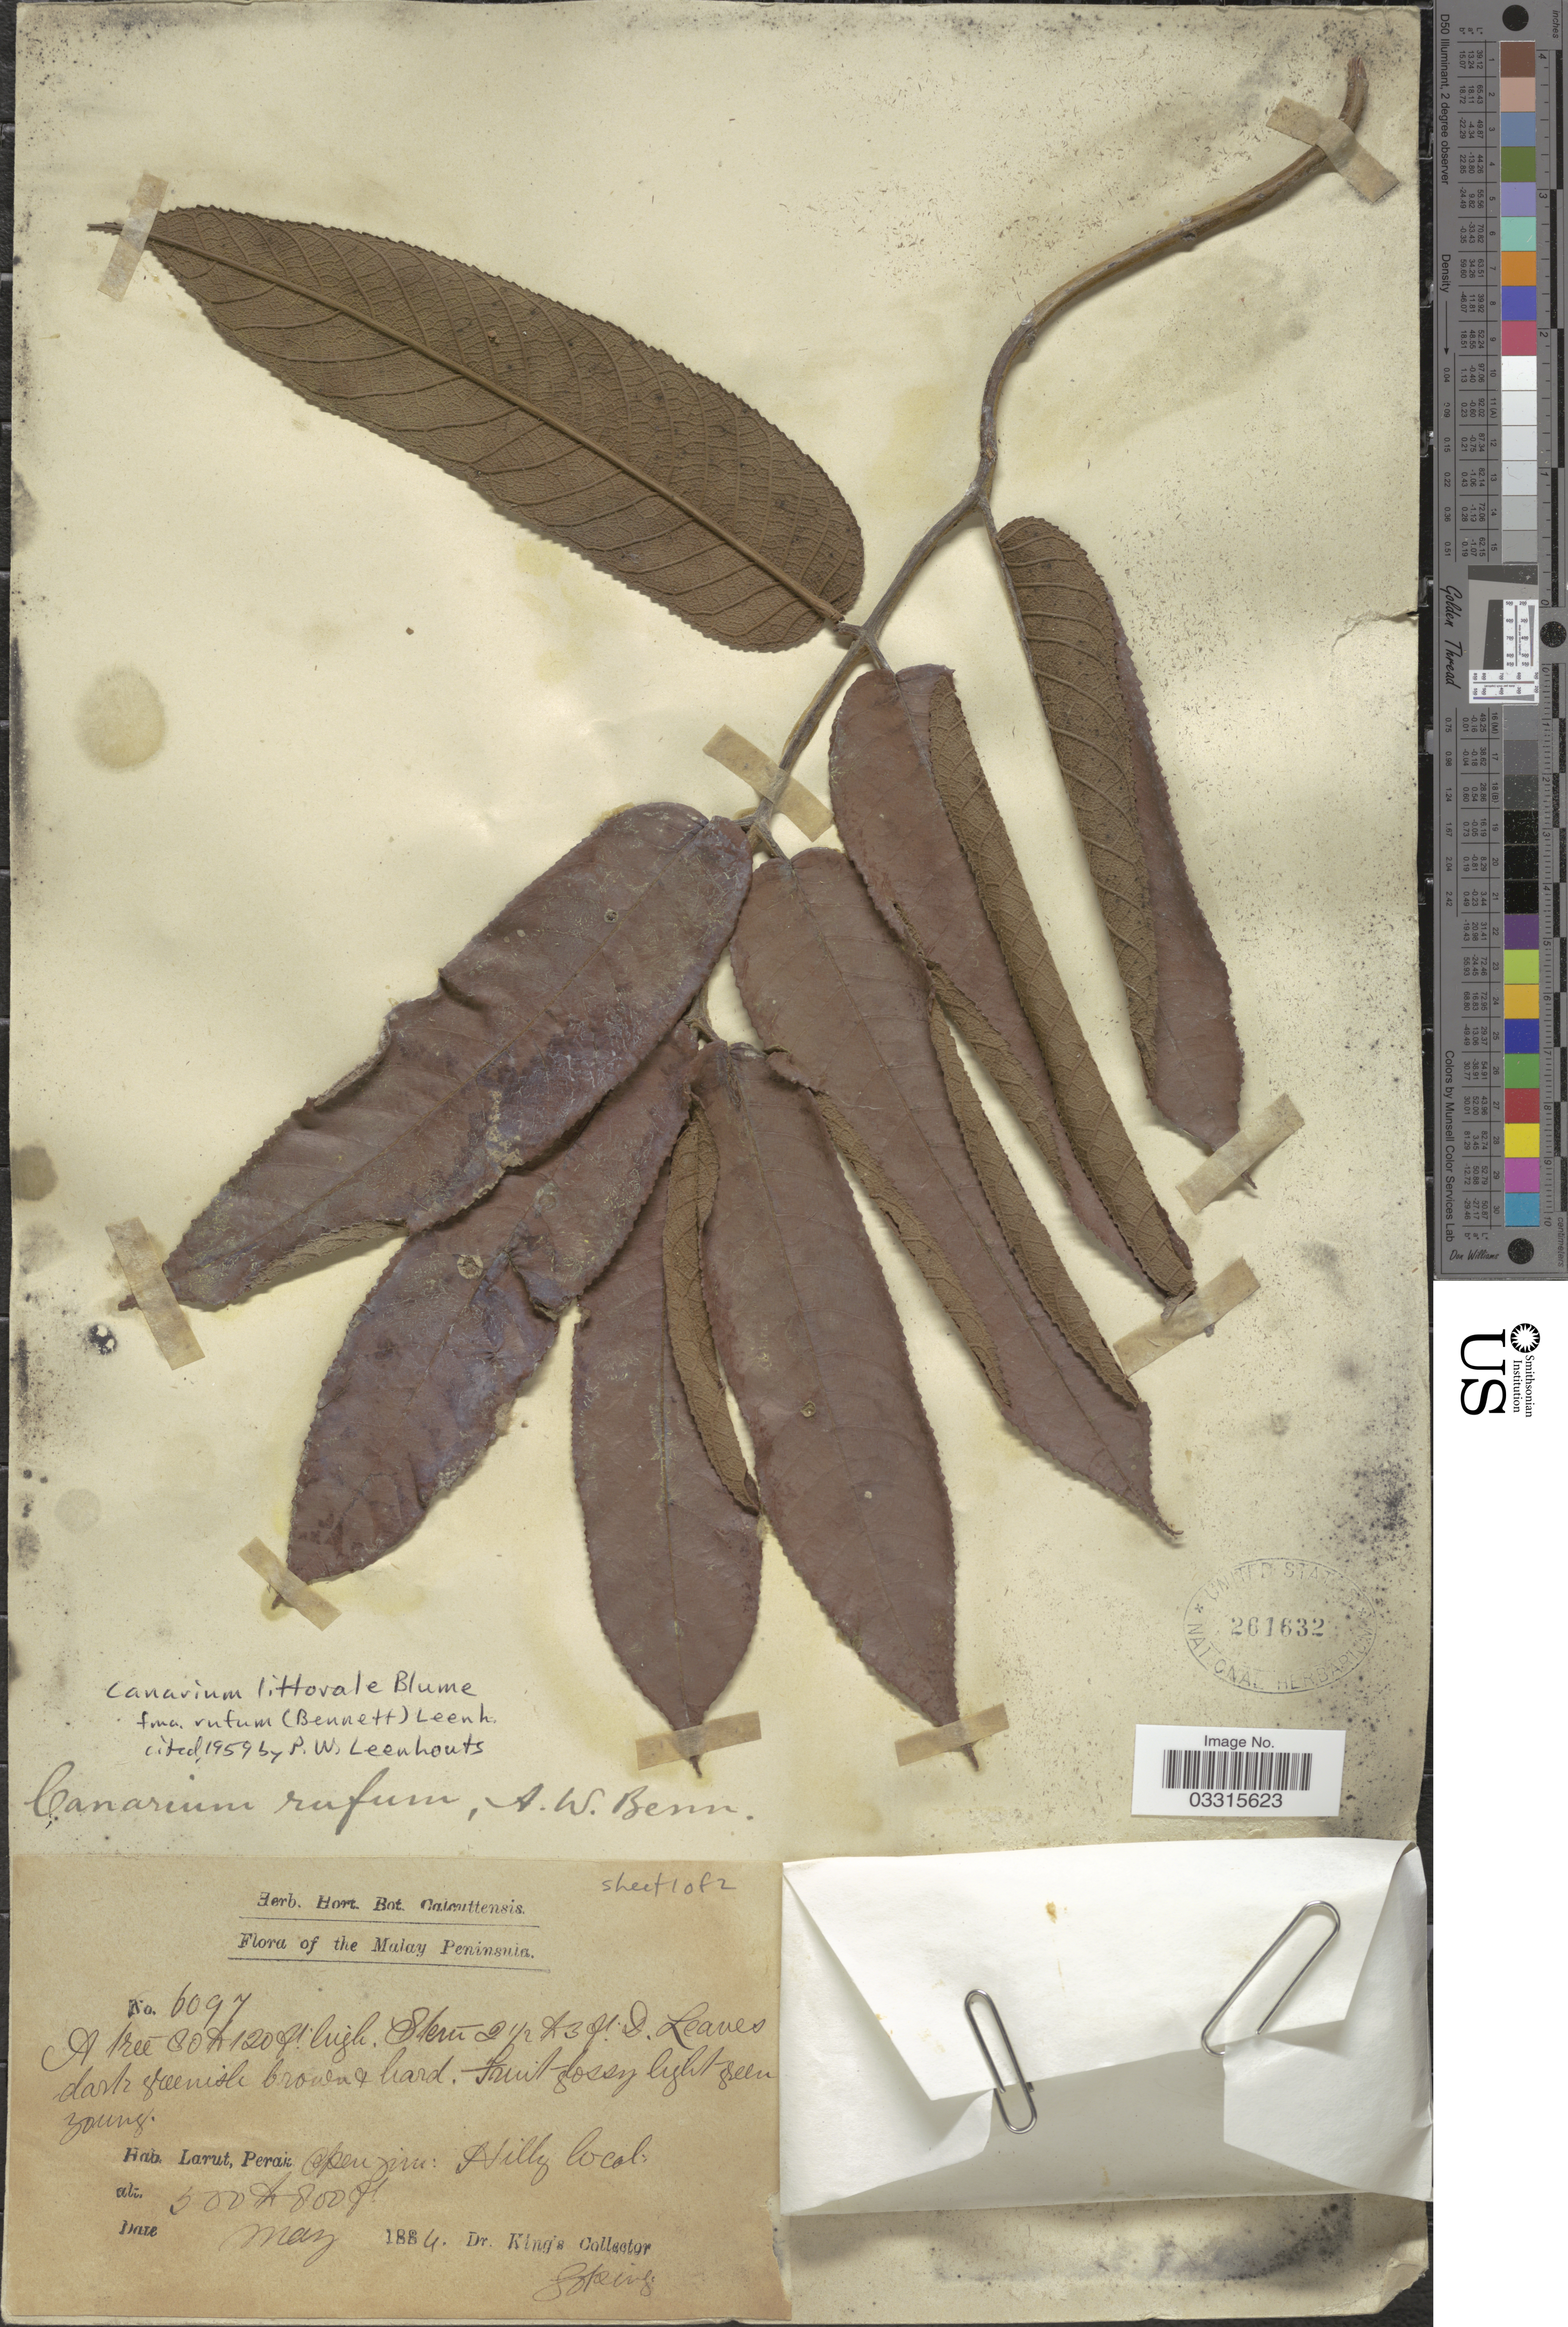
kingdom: Plantae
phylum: Tracheophyta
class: Magnoliopsida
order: Sapindales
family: Burseraceae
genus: Canarium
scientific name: Canarium littorale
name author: Blume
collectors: Dr. King's collector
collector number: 6097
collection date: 1884-05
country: Malaysia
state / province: Perak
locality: Malay Peninsula. Larut.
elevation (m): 152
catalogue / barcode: US 261632